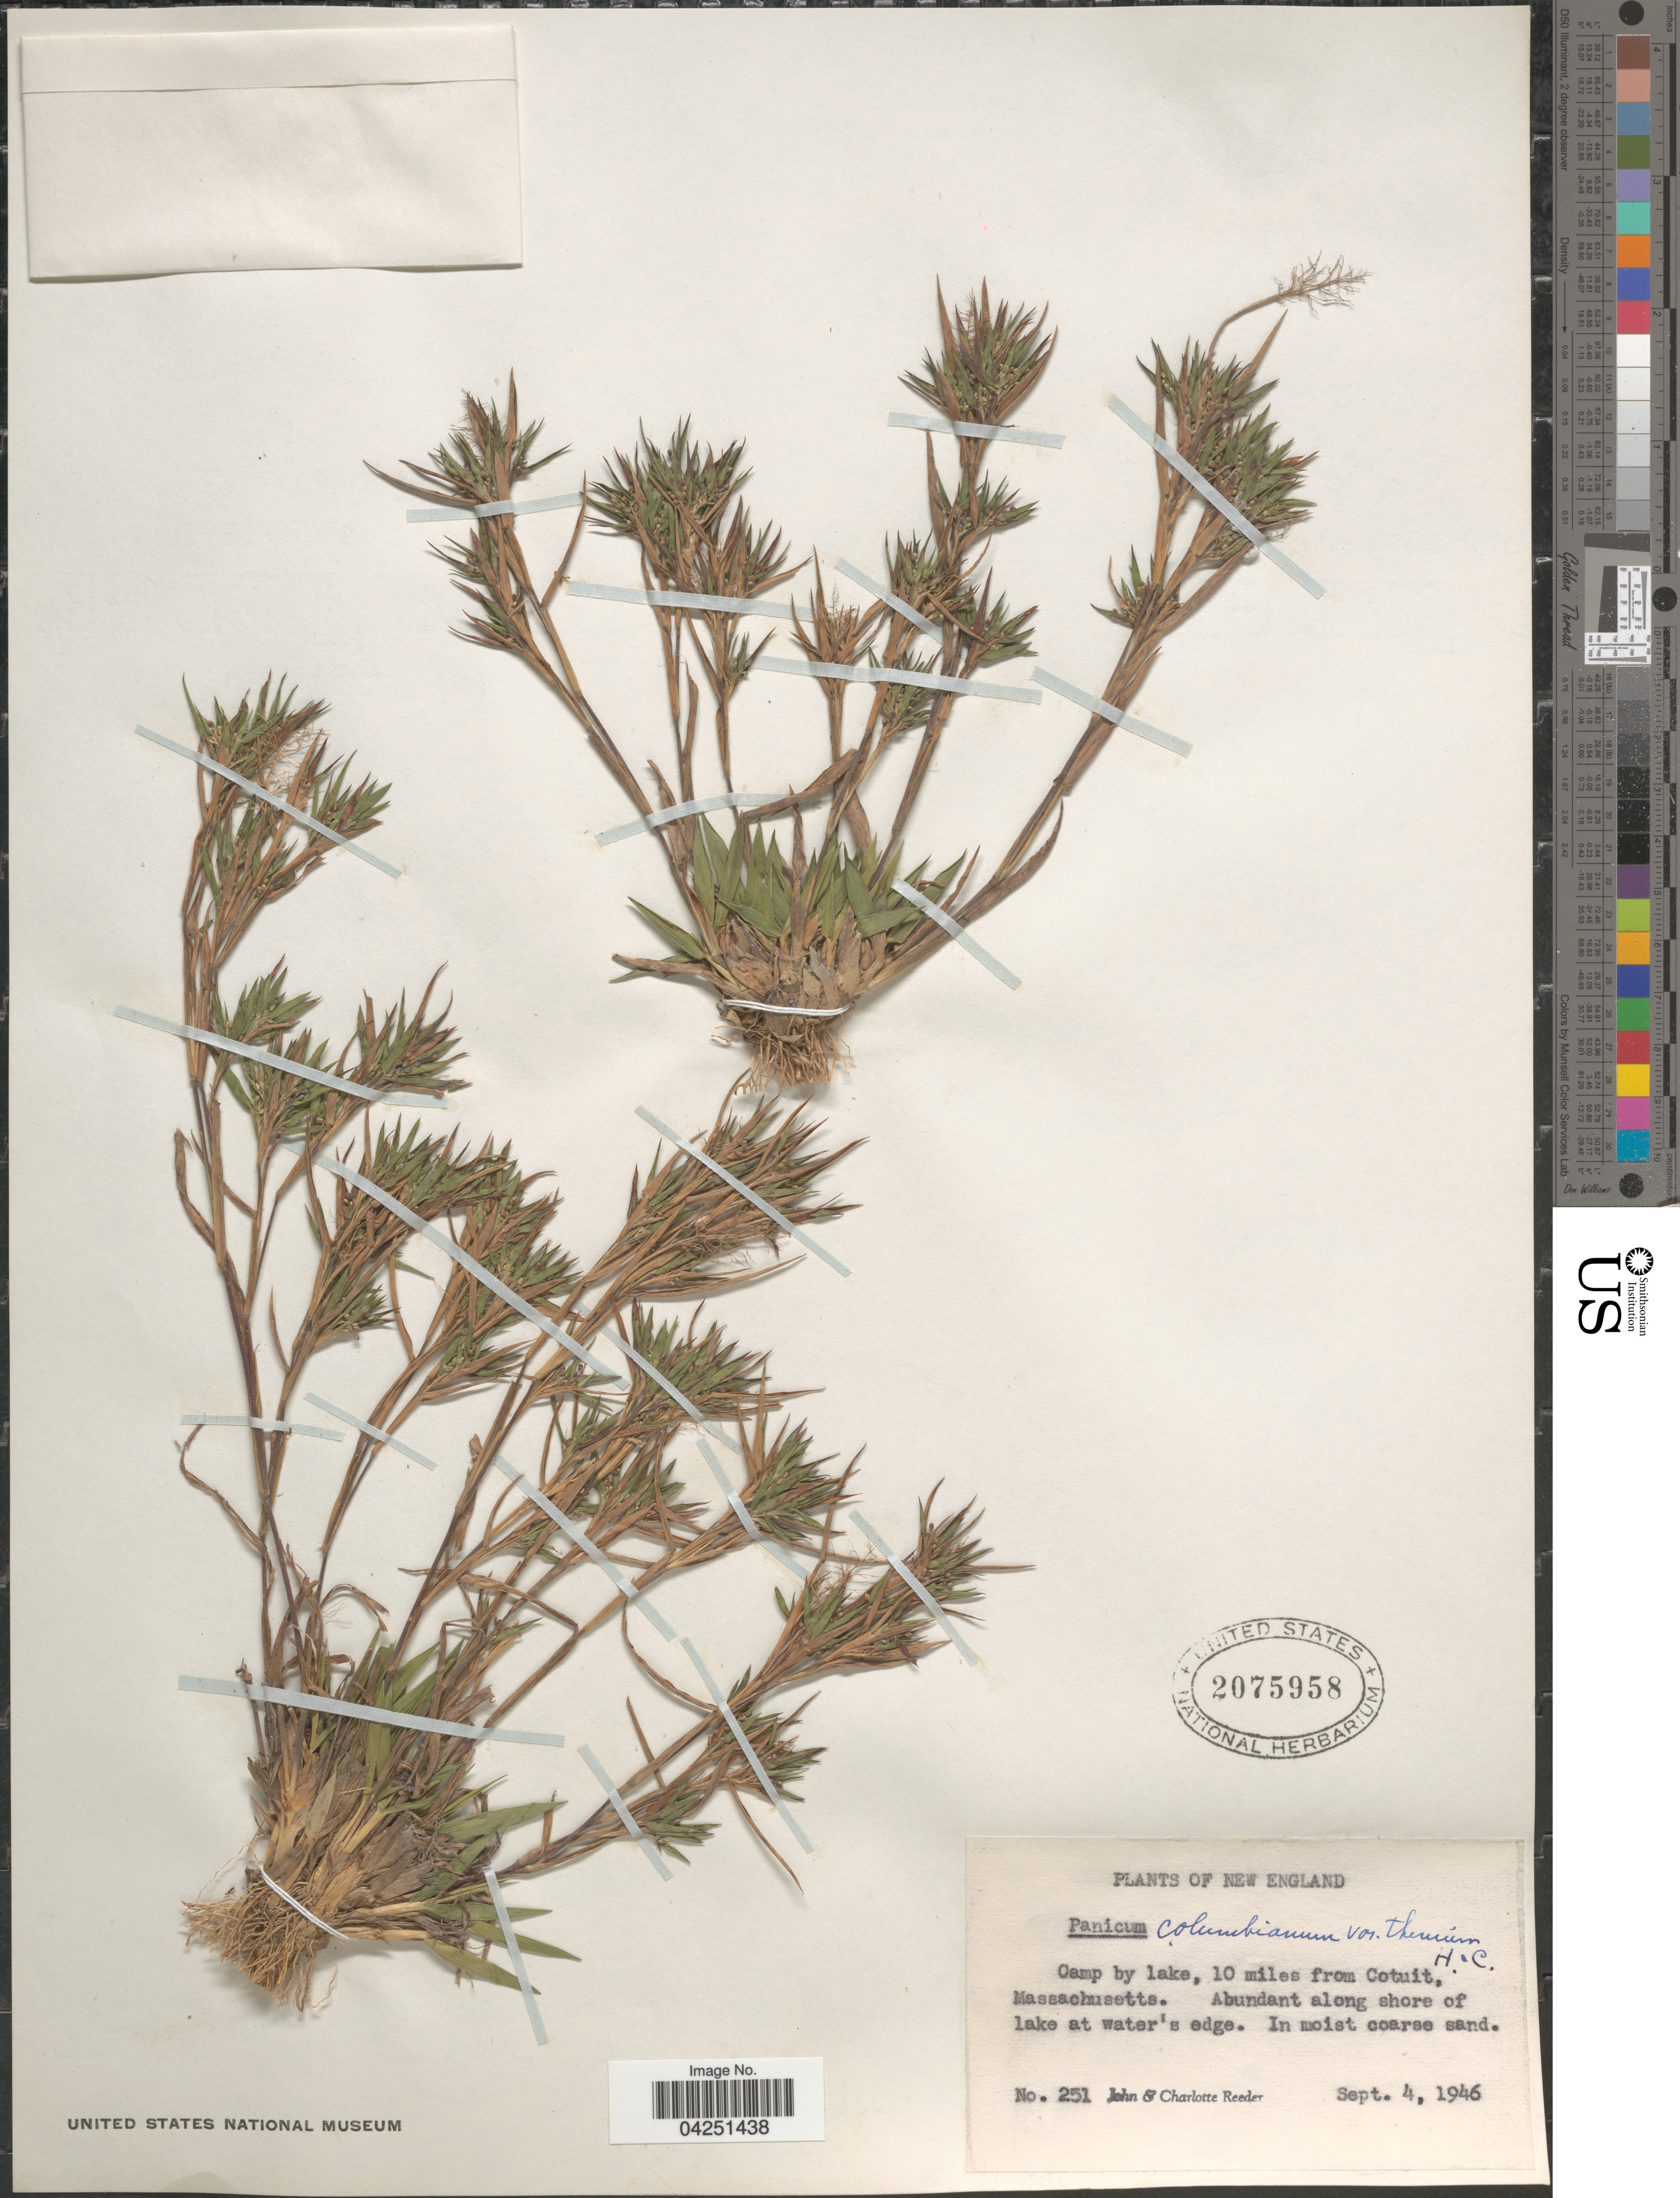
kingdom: Plantae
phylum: Tracheophyta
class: Liliopsida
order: Poales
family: Poaceae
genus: Dichanthelium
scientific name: Dichanthelium acuminatum var. acuminatum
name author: (Sw.) Gould & C.A. Clark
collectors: J. R. Reeder & C. G. Reeder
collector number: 251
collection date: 1946-09-04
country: United States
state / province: Massachusetts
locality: New England. Camp by lake, 10 miles from Cotuit. Abundant along shore of lake at water's edge. In moist coarse sand.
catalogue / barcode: US 2075958